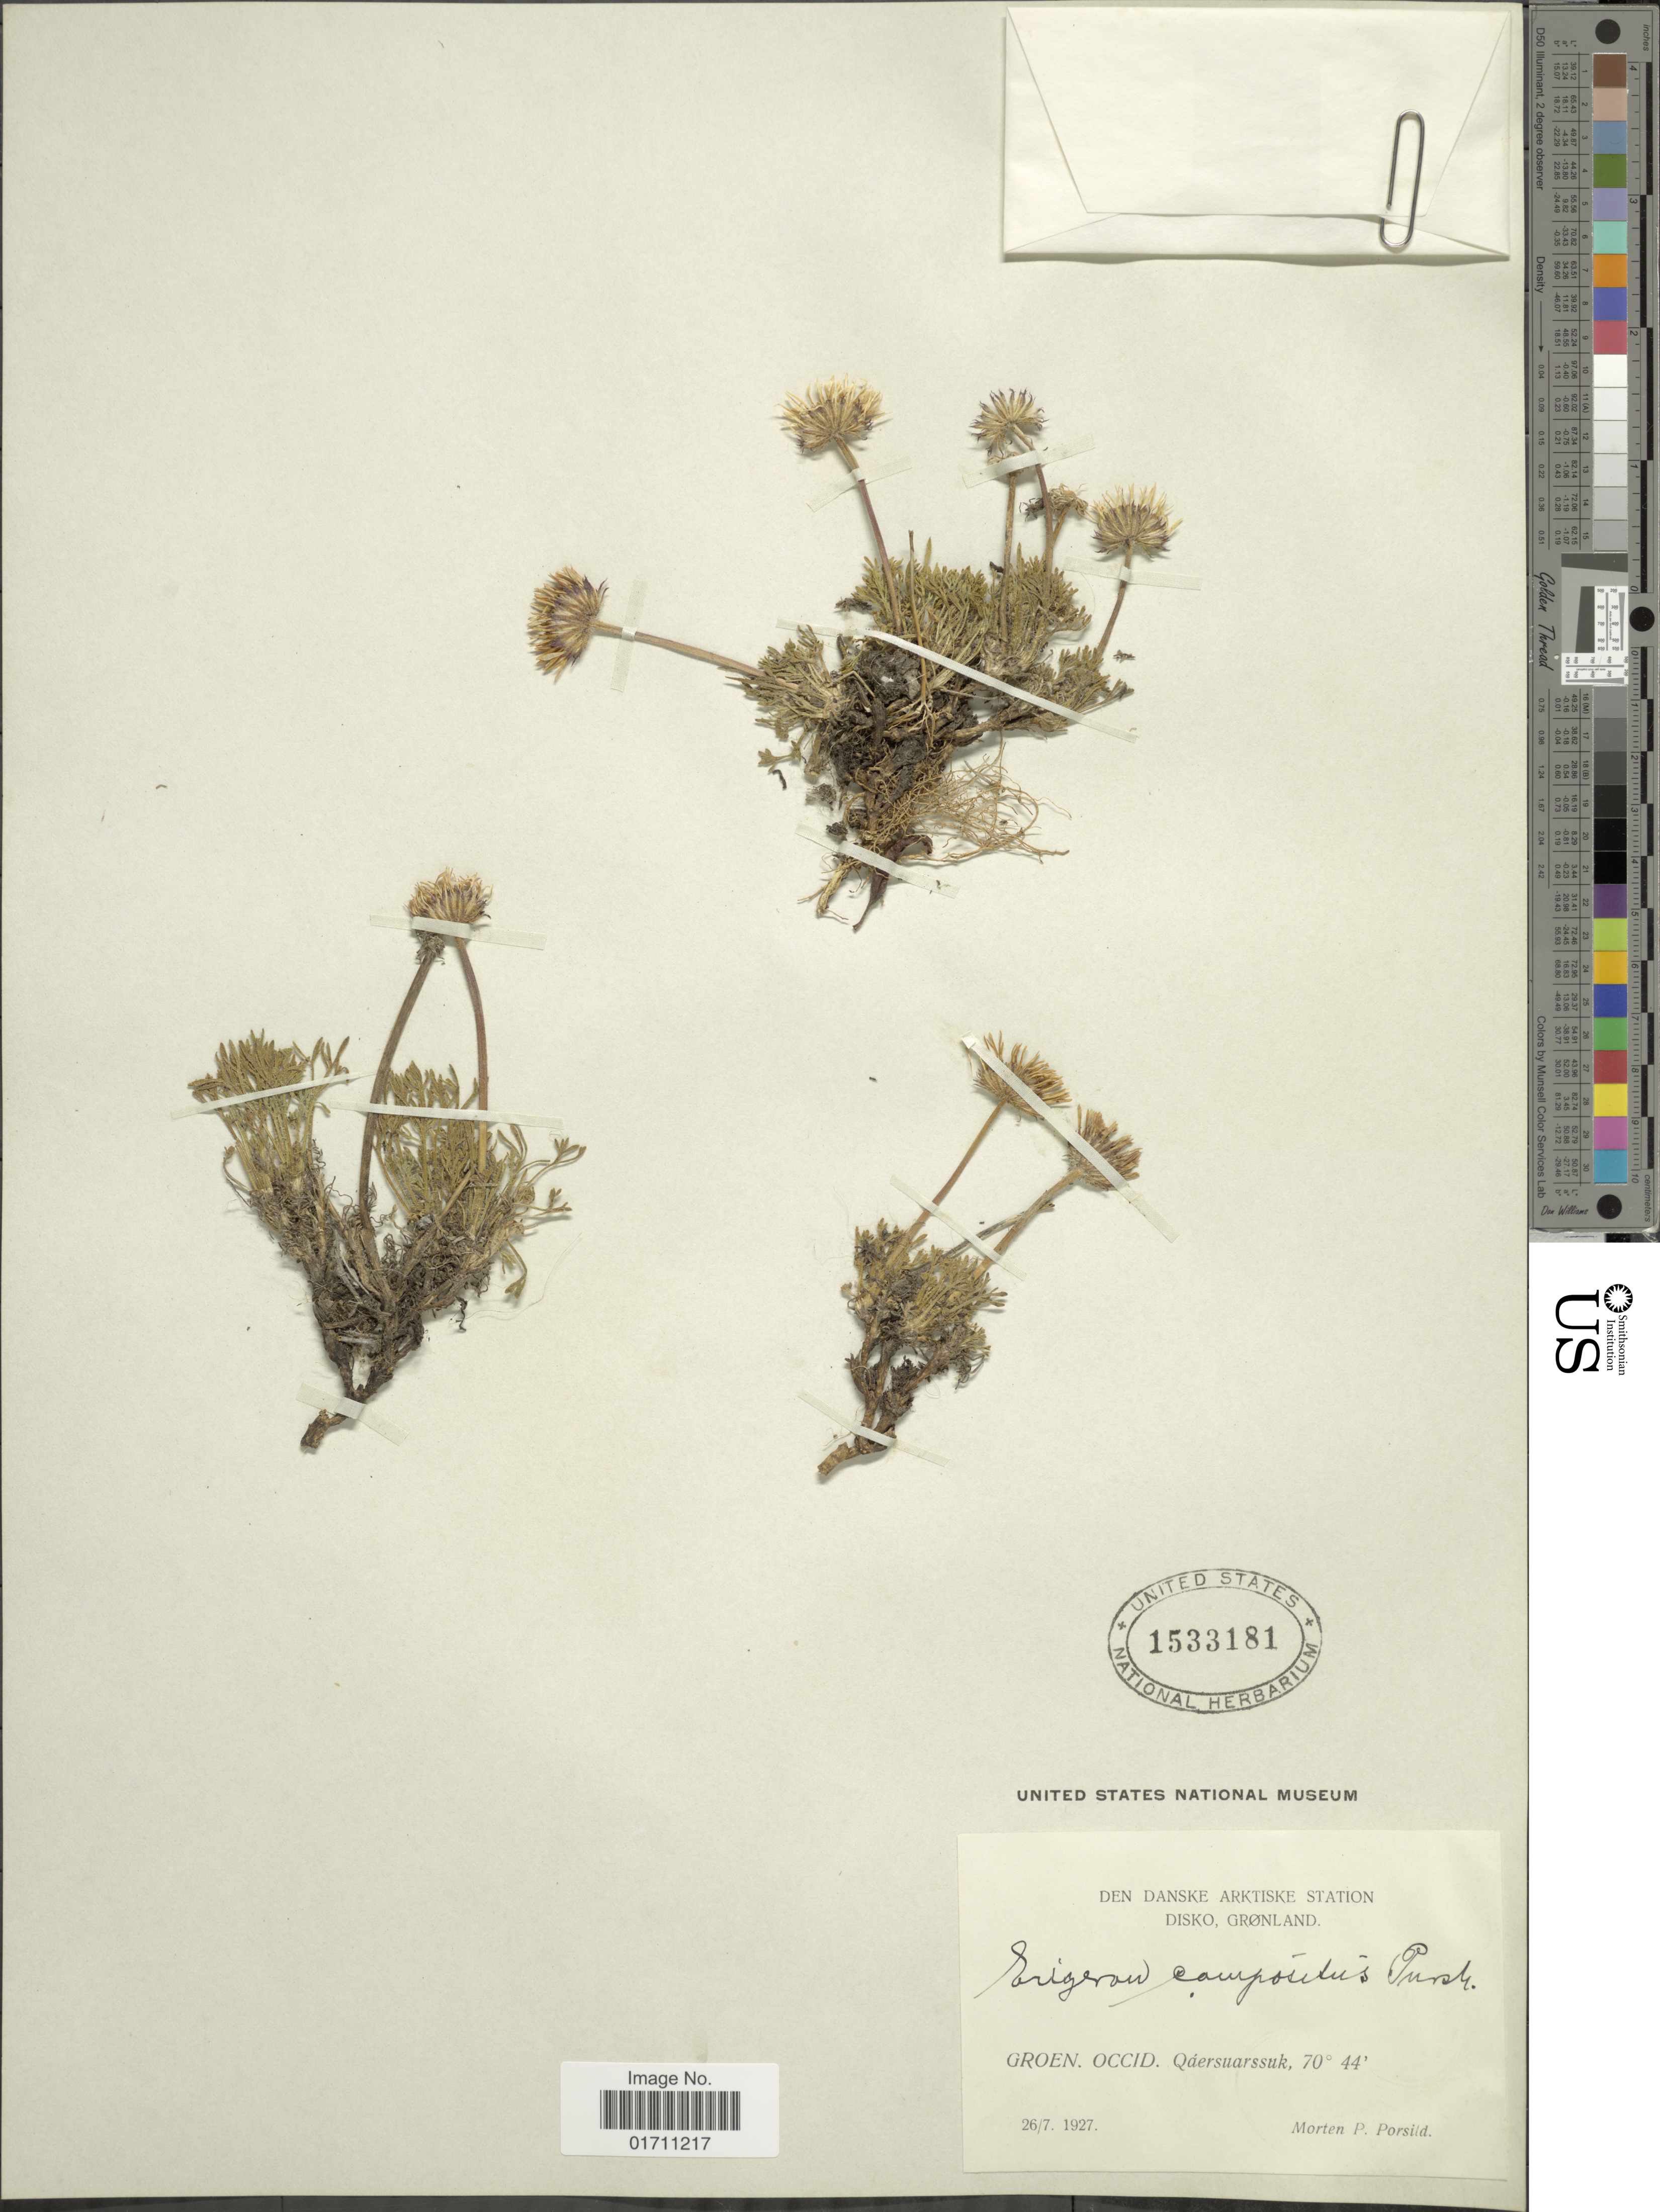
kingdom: Plantae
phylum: Tracheophyta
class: Magnoliopsida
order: Asterales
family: Asteraceae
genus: Erigeron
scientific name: Erigeron compositus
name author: Pursh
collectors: M. P. Porsild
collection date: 1927-07-26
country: Greenland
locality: Den Danske Arktiske Station, Disko, Groen. Occid. Qáersuarssuk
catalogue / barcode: US 1533181